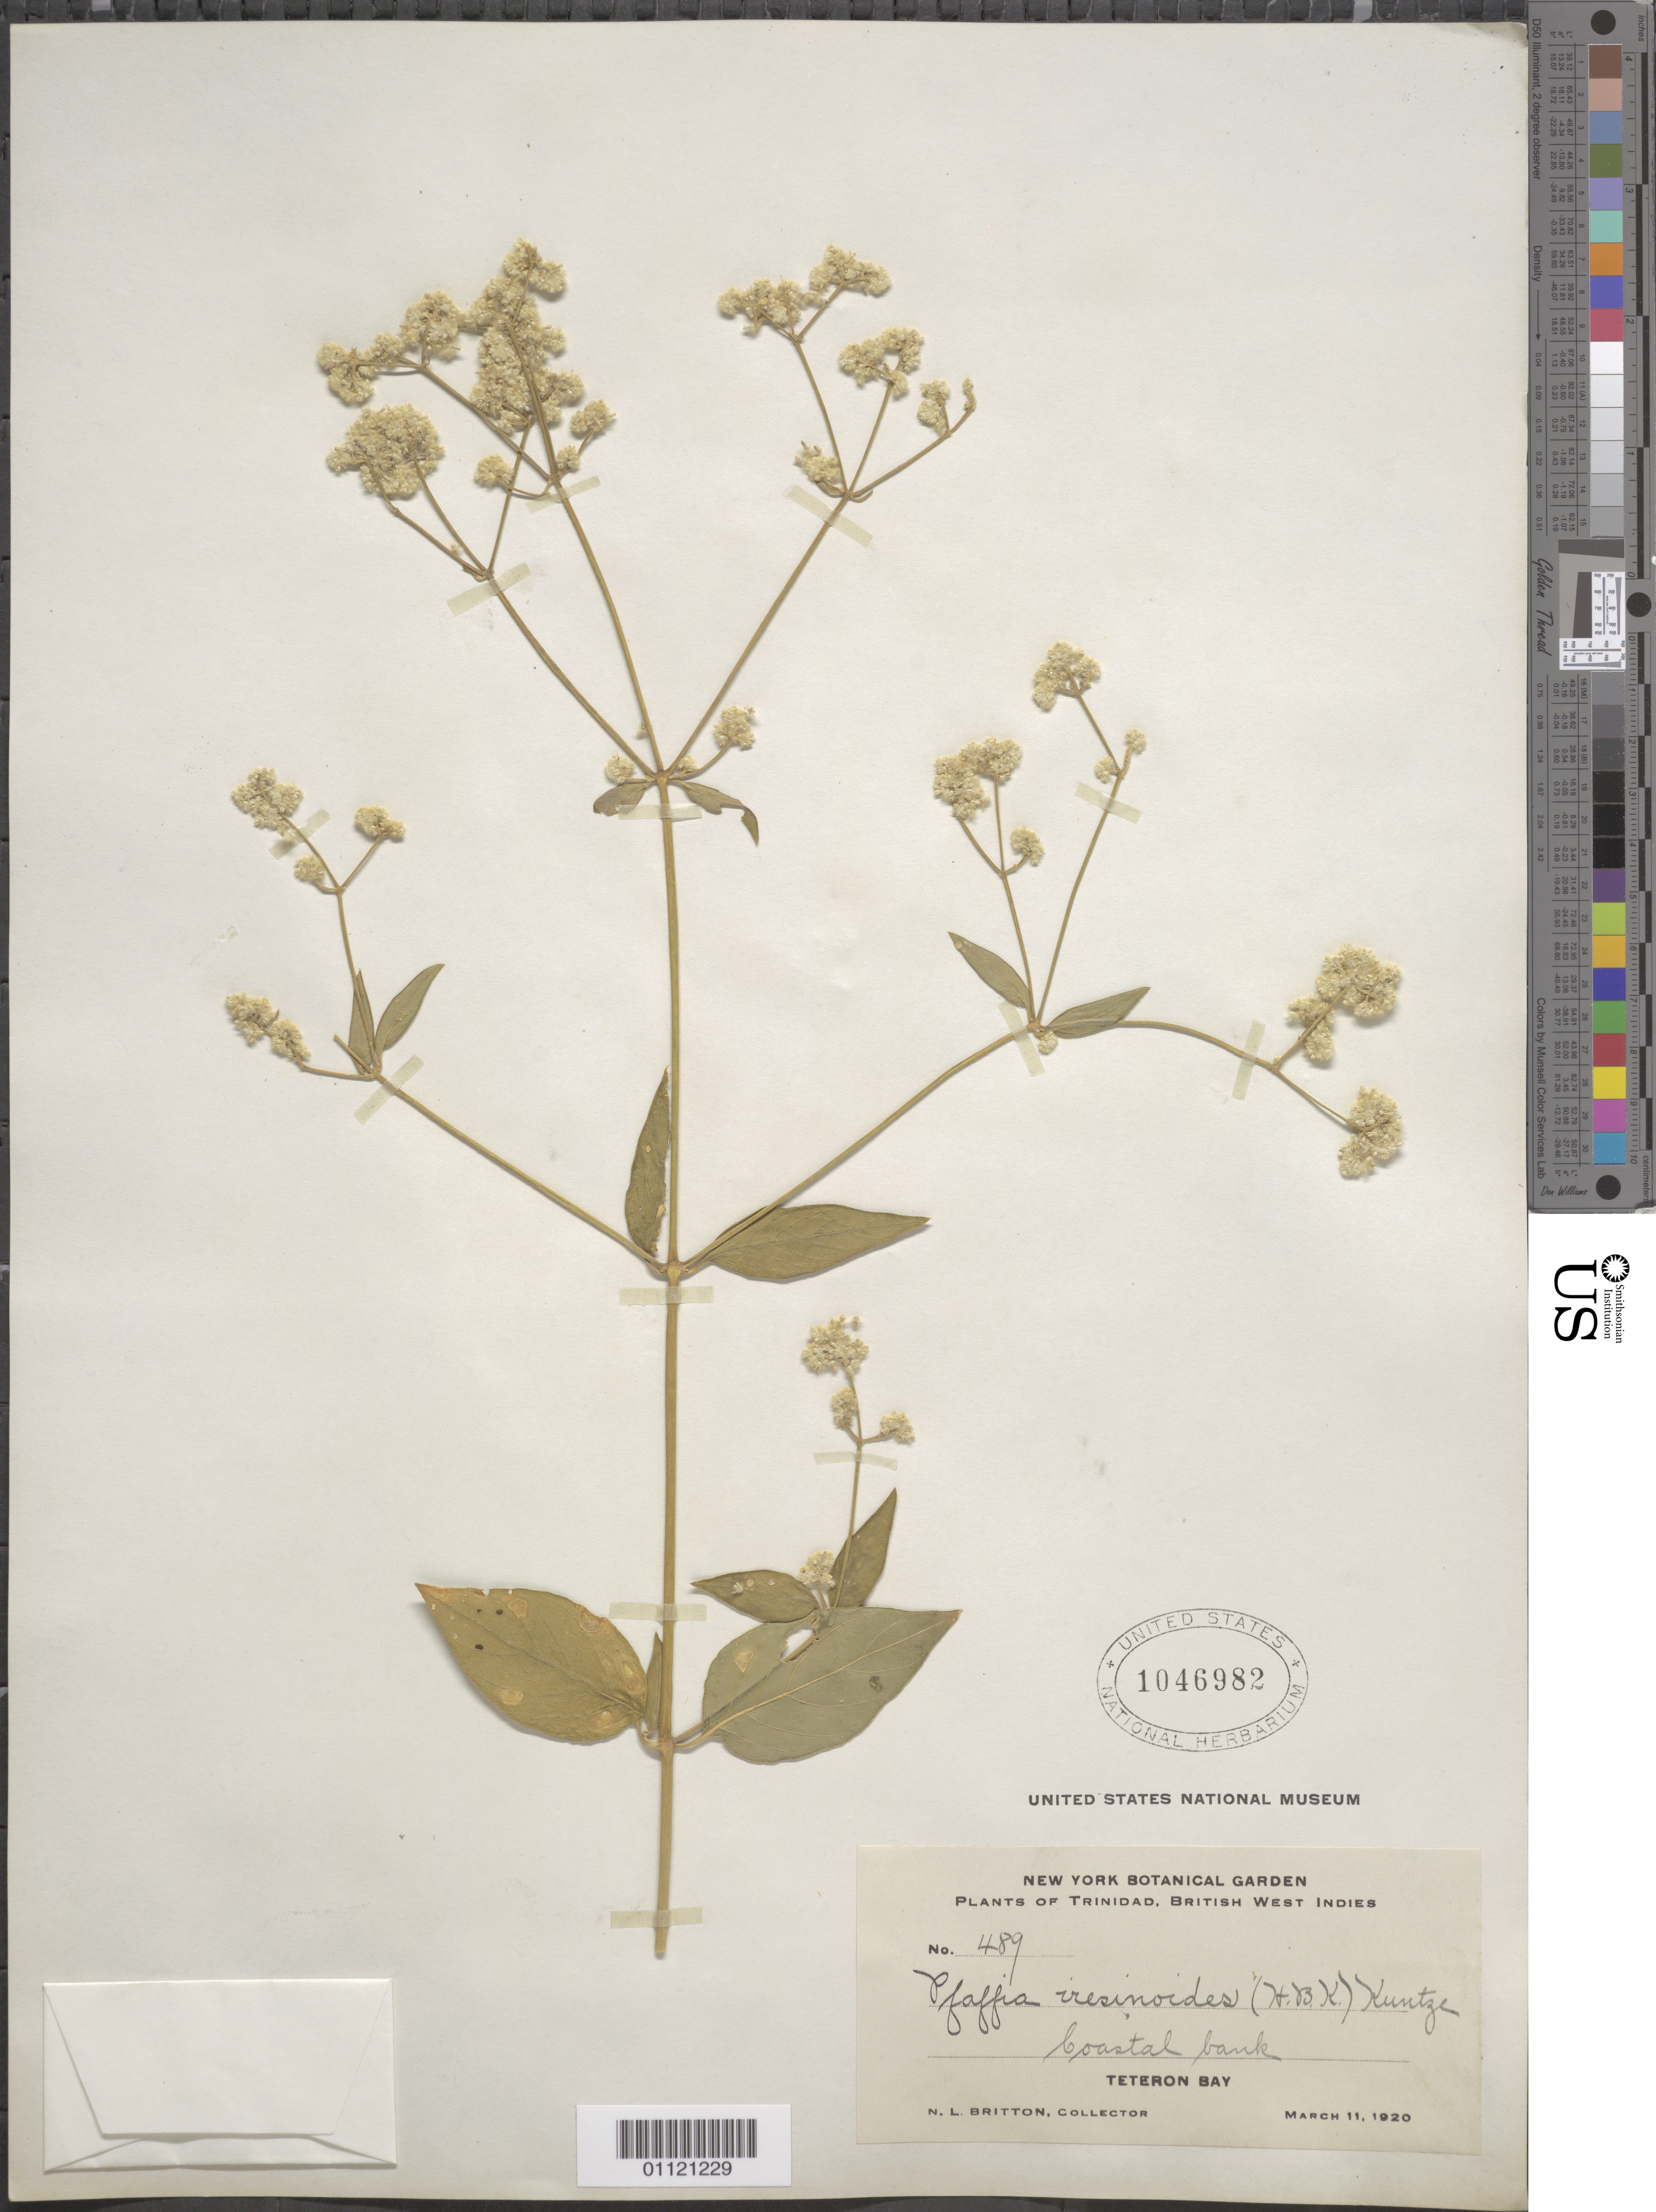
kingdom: Plantae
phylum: Tracheophyta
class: Magnoliopsida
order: Caryophyllales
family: Amaranthaceae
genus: Pfaffia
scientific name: Pfaffia iresinoides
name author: (Kunth) Spreng.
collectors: N. Britton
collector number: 489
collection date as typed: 11 Mar 1920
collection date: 1920-03-11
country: Trinidad and Tobago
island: Trinidad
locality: Teteron Bay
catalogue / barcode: US 1046982